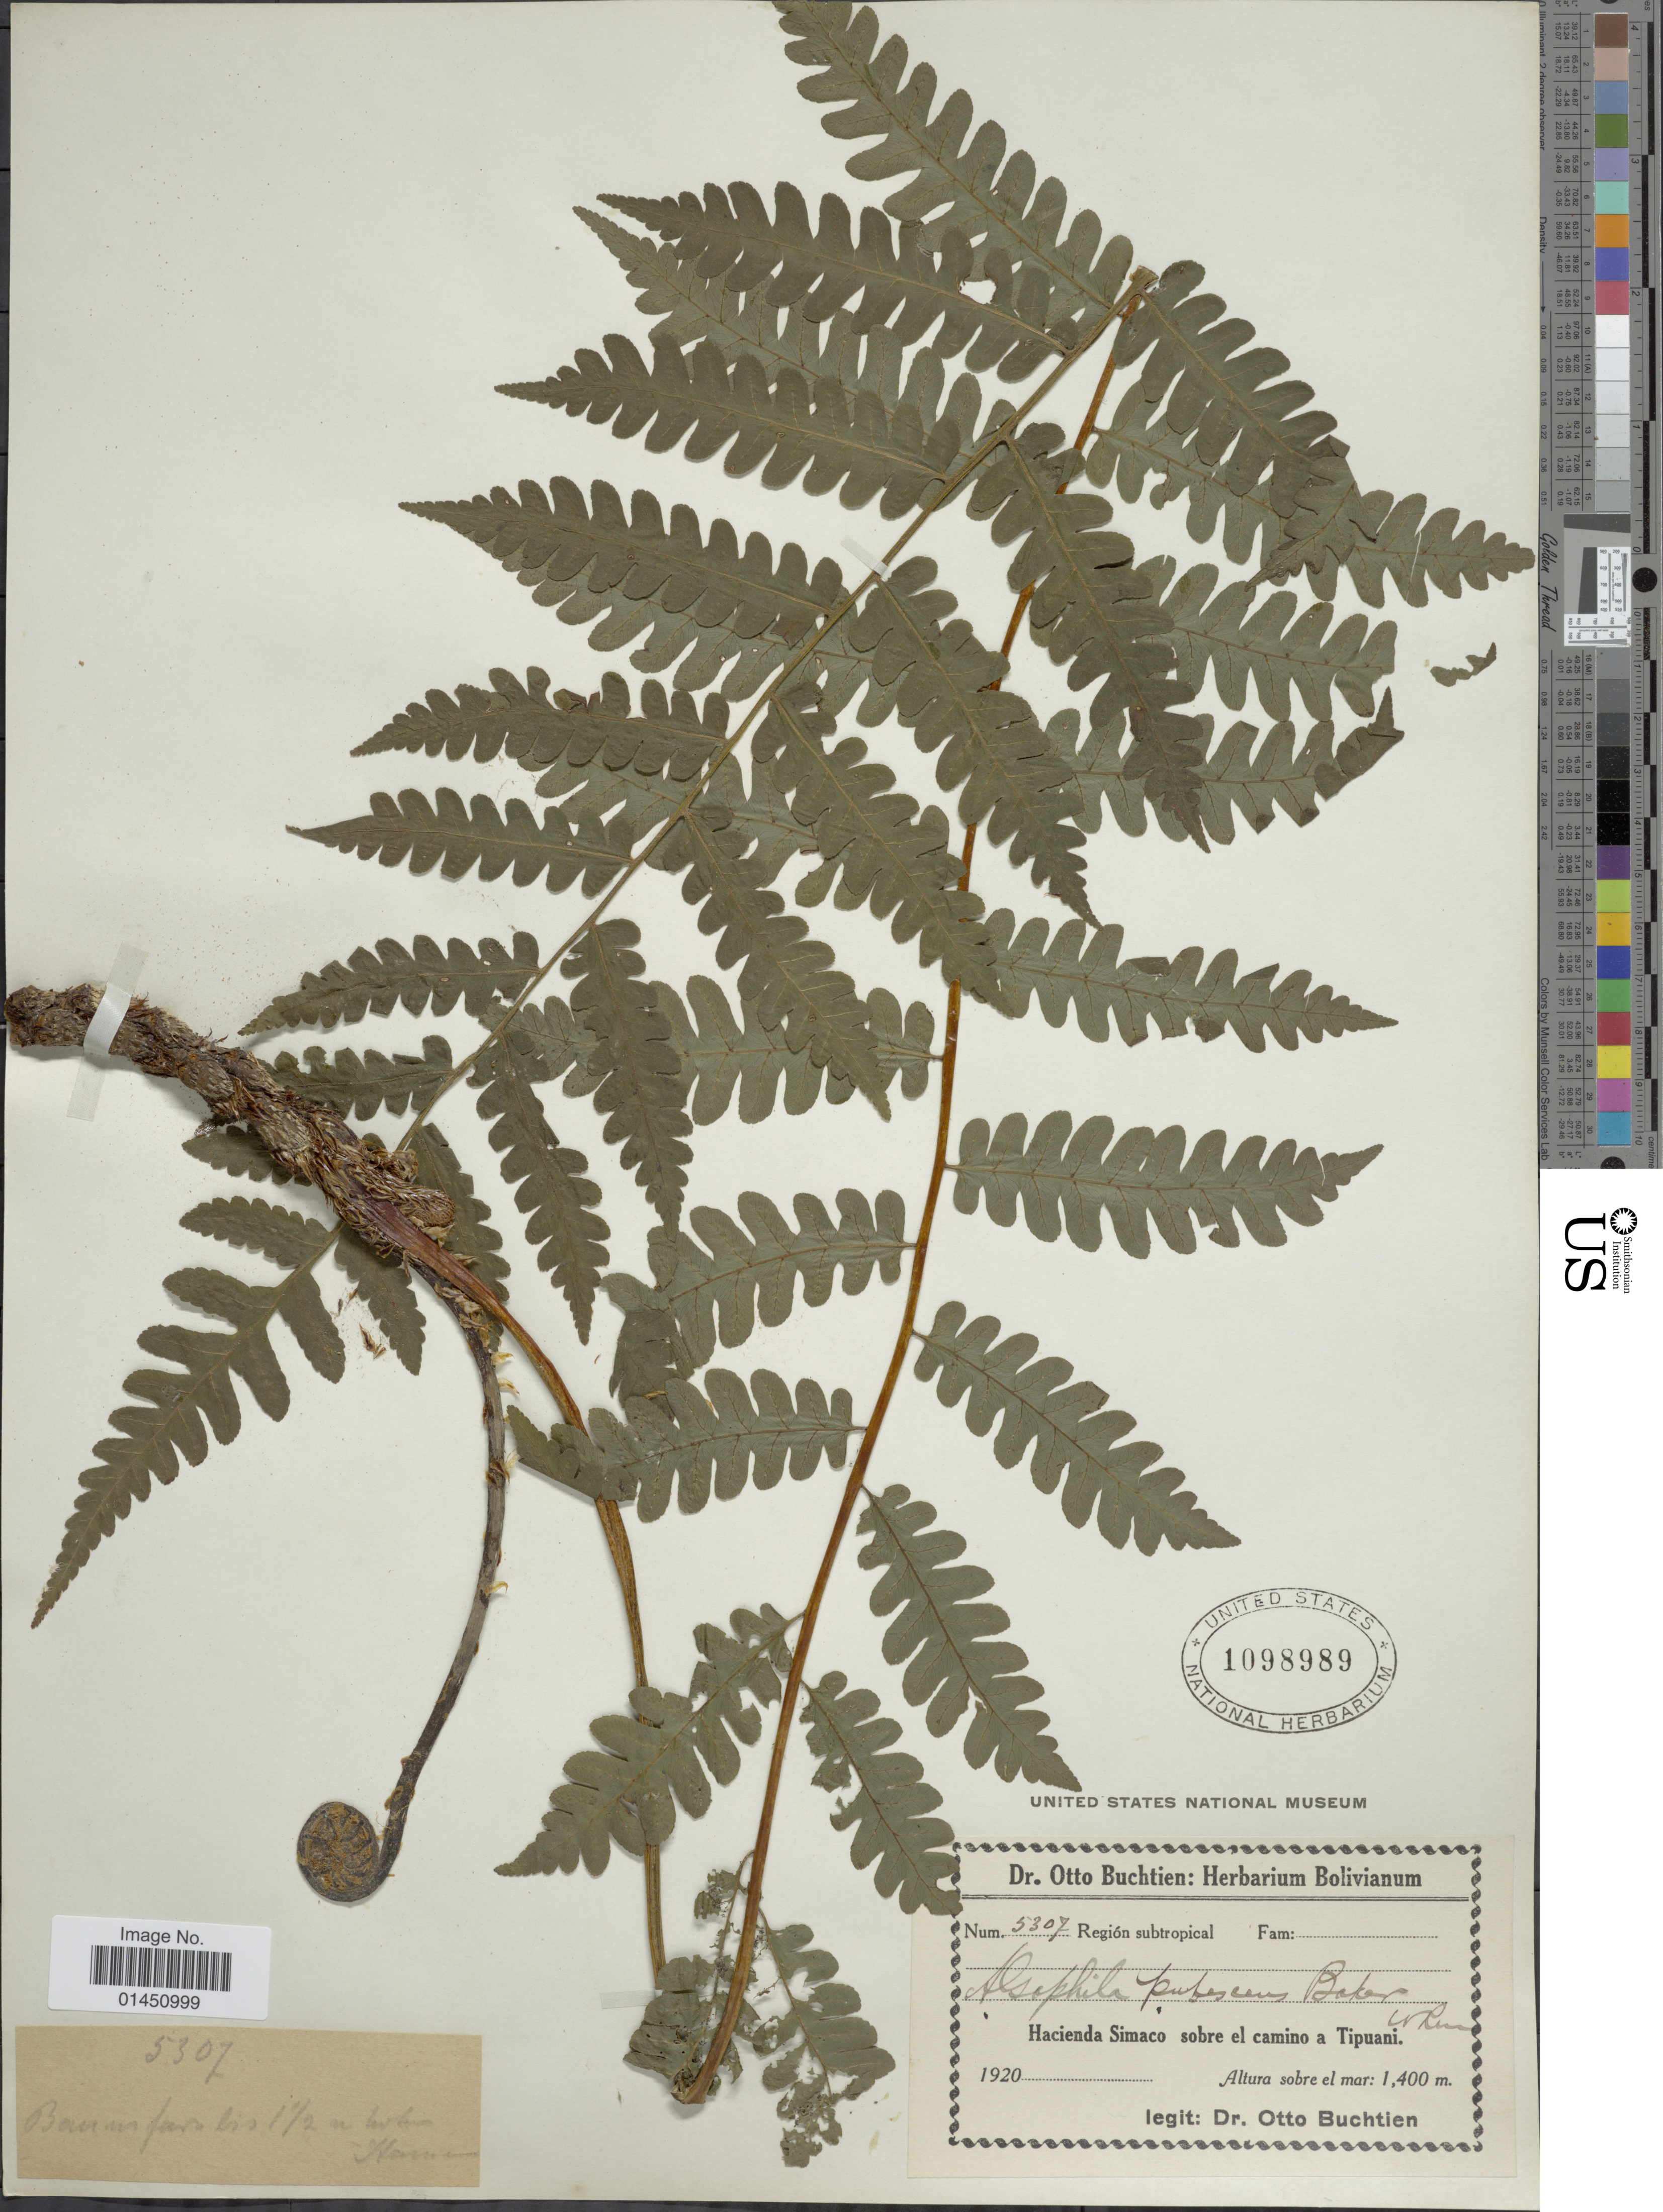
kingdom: Plantae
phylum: Tracheophyta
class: Polypodiopsida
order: Cyatheales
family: Cyatheaceae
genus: Cyathea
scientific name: Cyathea bipinnatifida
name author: (Baker) Domin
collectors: O. Buchtien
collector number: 5307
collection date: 1920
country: Bolivia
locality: Hacienda Simaco sobre el camino a Tipuani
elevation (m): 1400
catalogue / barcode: US 1098989